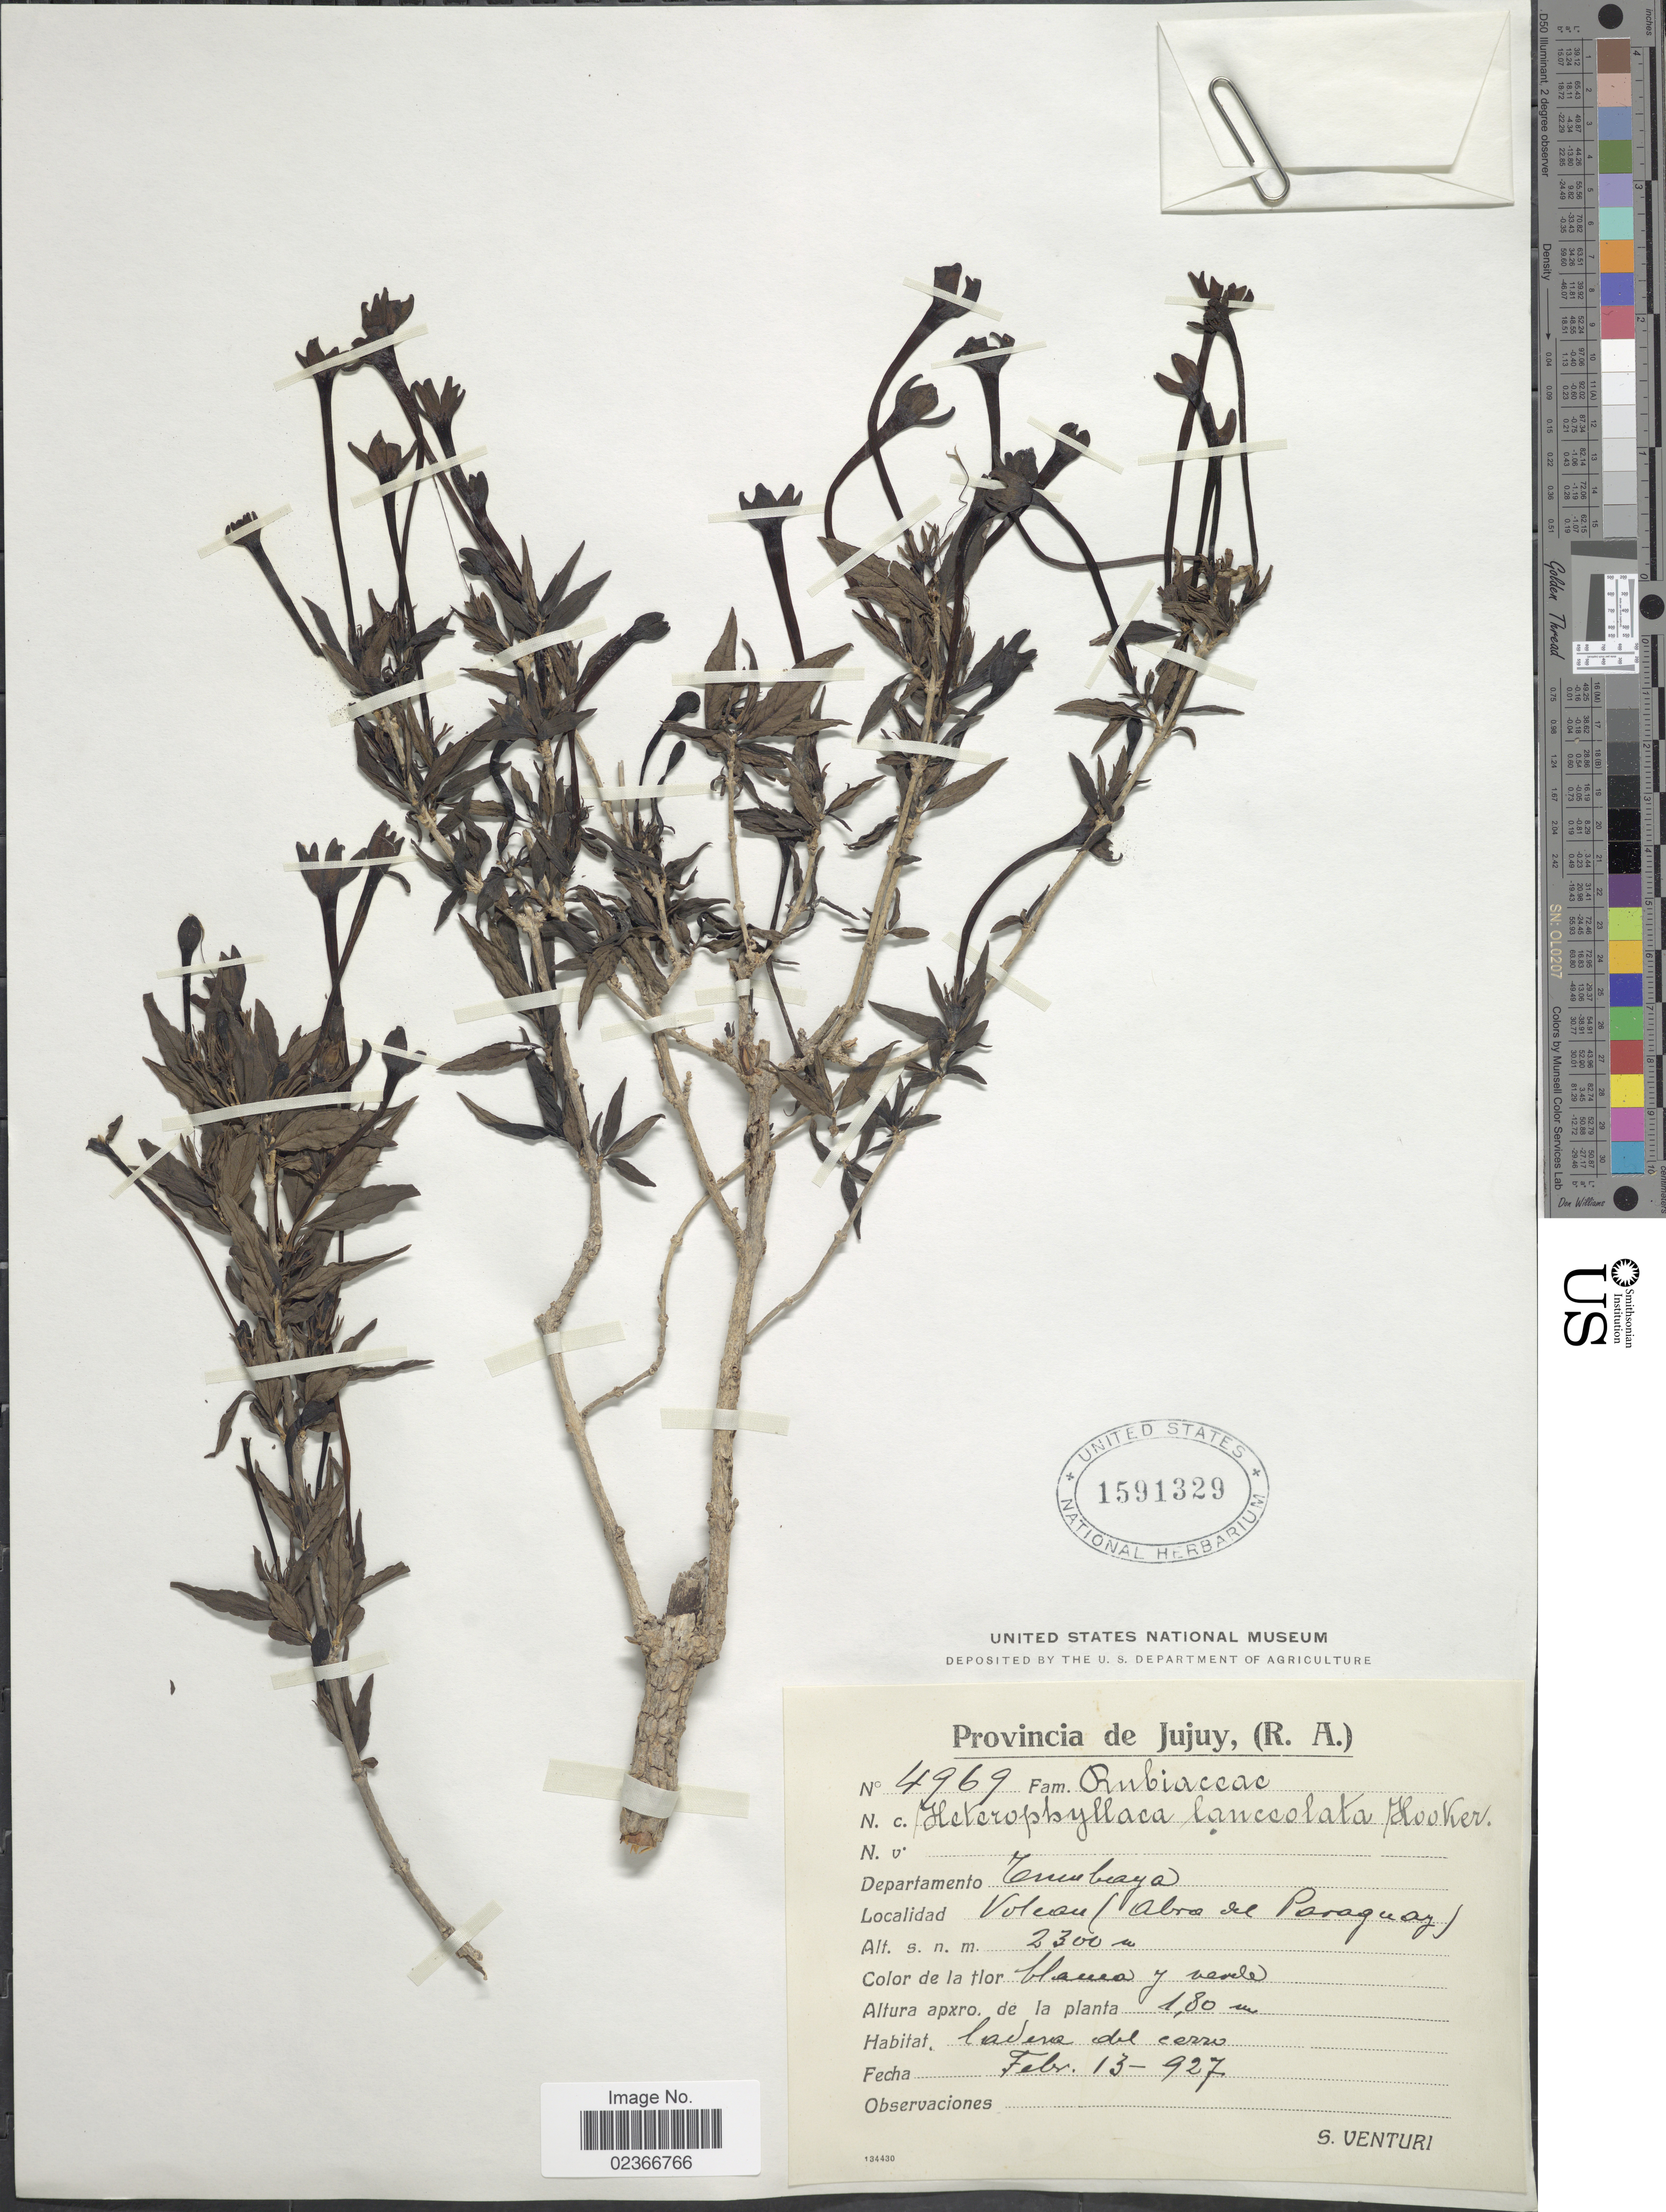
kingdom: Plantae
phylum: Tracheophyta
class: Magnoliopsida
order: Gentianales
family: Rubiaceae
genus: Heterophyllaea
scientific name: Heterophyllaea pustulata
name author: Hook. f.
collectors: S. Venturi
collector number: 4969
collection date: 1927-02-13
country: Argentina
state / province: Jujuy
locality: Provincia de Jujuy, (R.A.). Departamento Tumbaya, Volcan (Abra del Paraguay)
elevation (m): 2300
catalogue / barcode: US 1591329